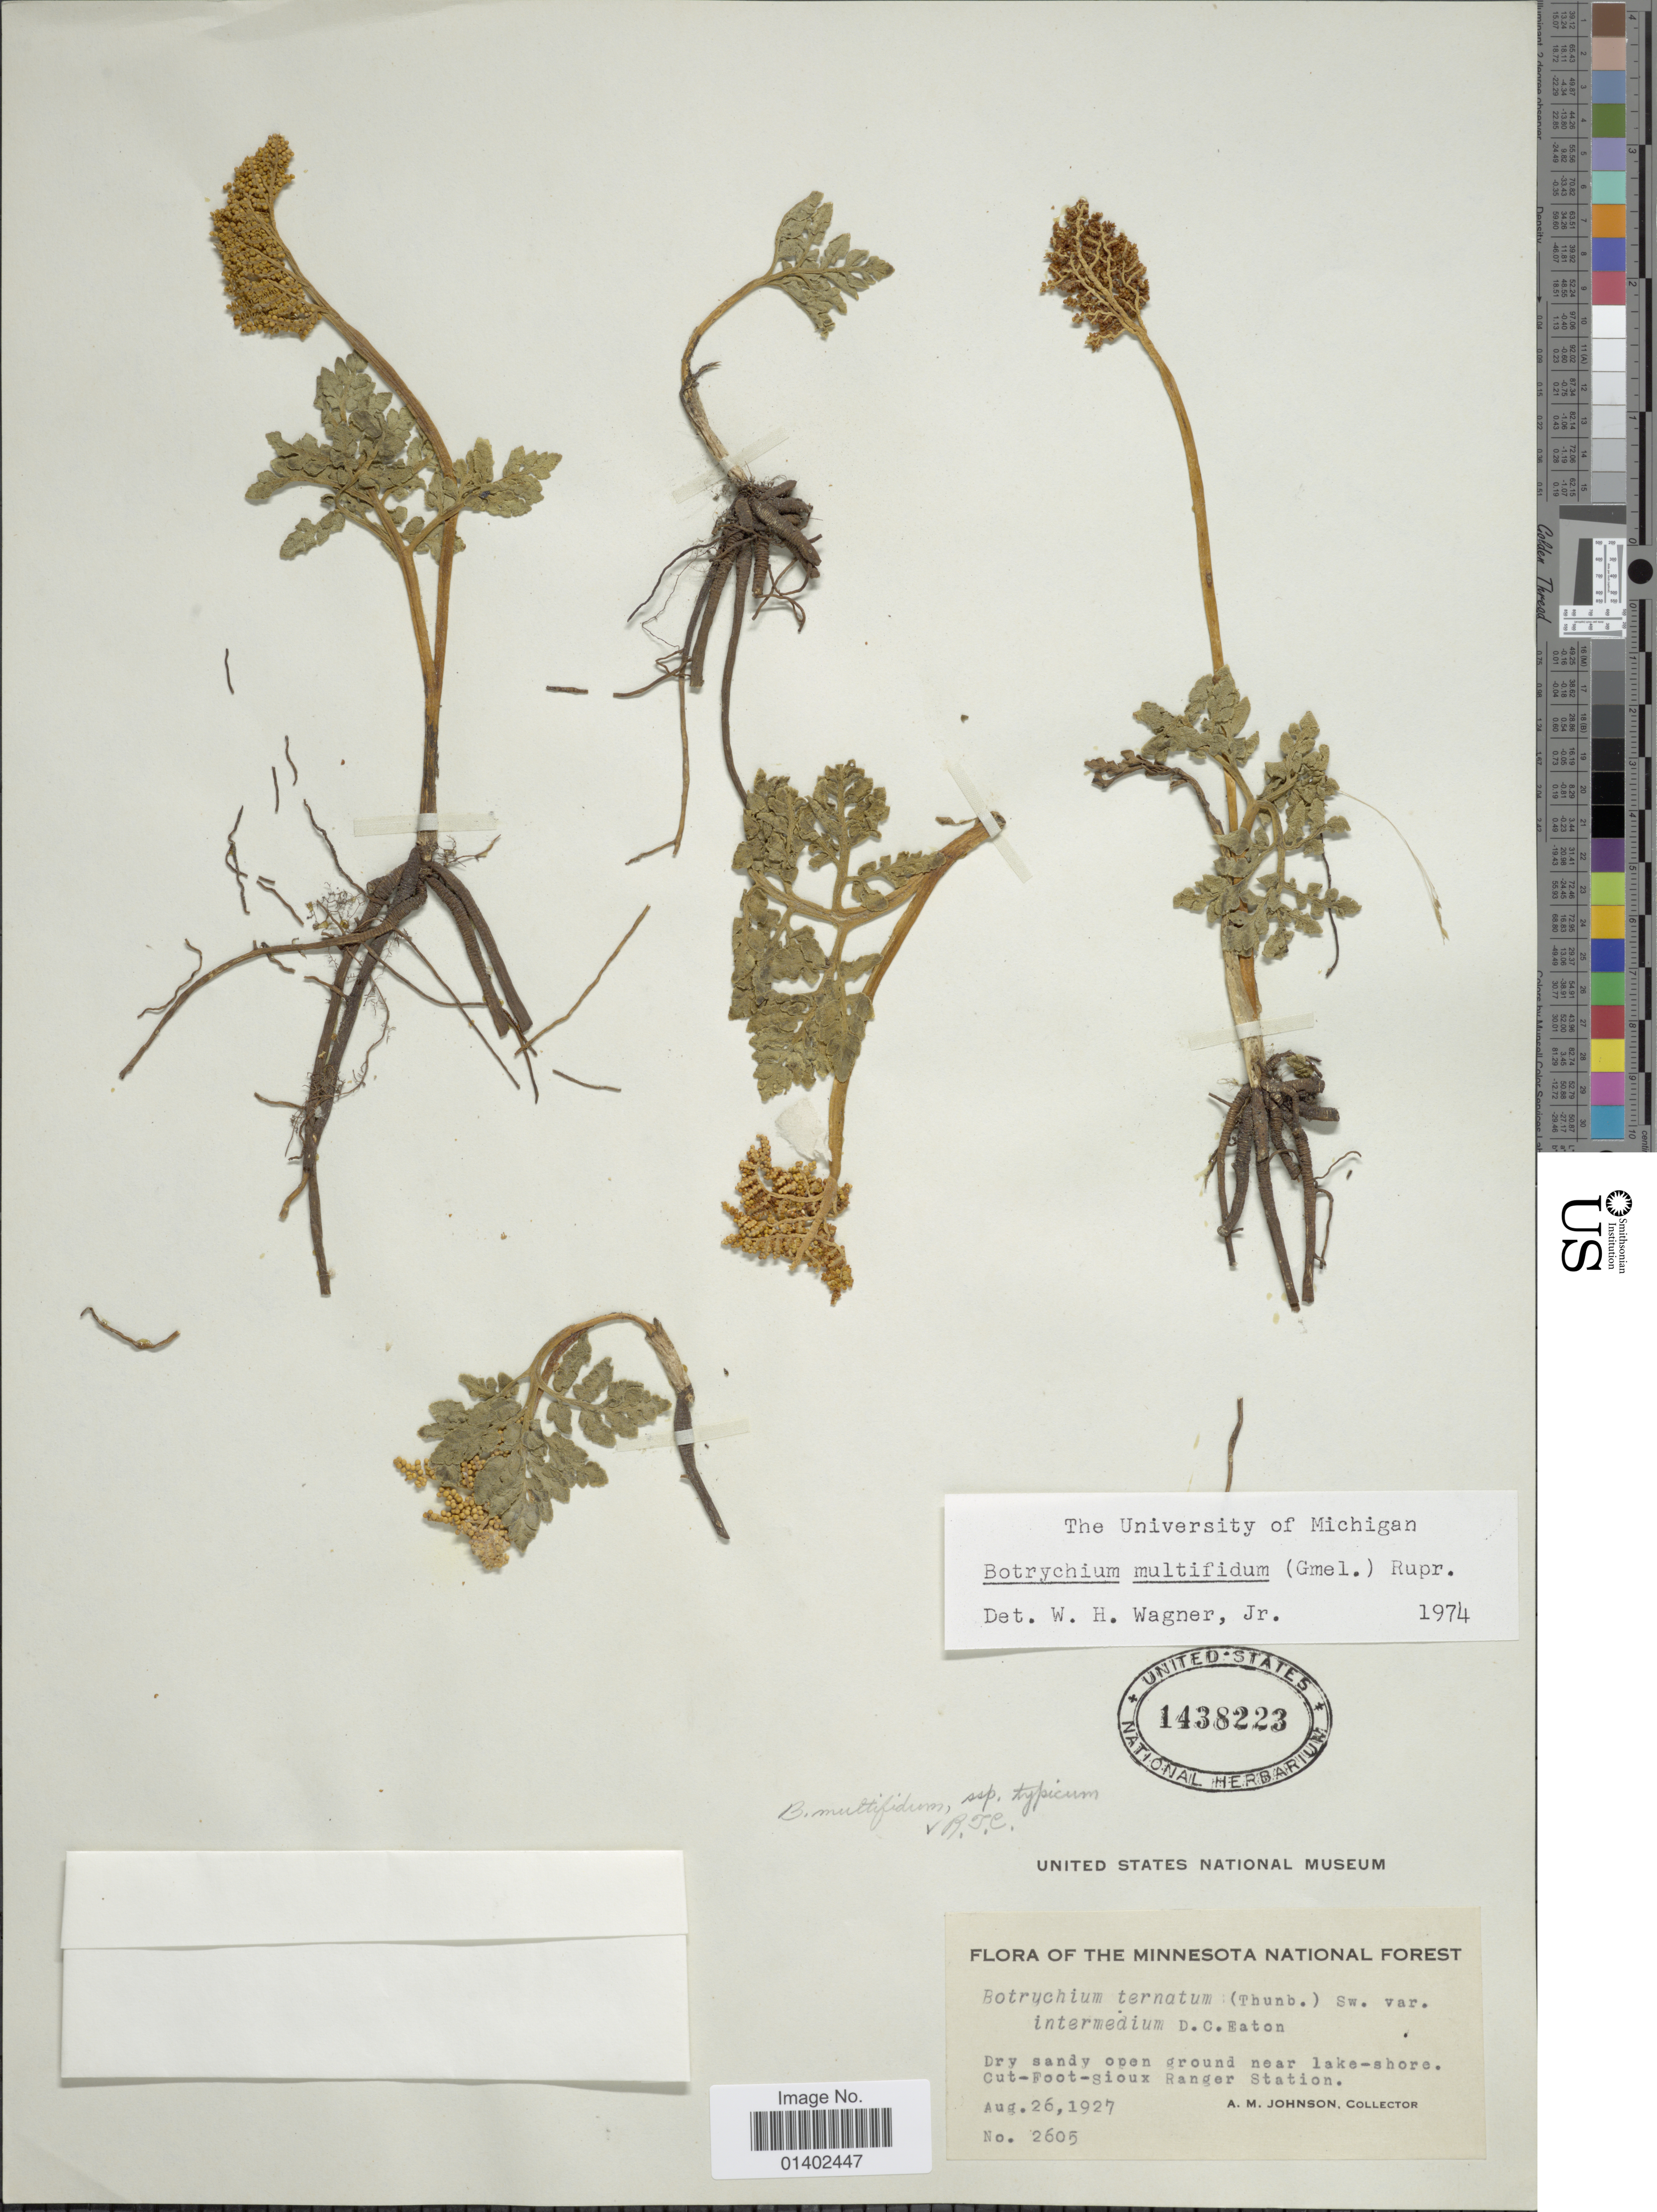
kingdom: Plantae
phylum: Tracheophyta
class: Polypodiopsida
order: Ophioglossales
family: Ophioglossaceae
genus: Botrychium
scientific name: Botrychium multifidum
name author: (J.F. Gmel.) Rupr.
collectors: A. M. Johnson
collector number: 2605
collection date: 1927-08-26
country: United States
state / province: Mississippi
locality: Dry sandy open ground near lake-shore. Out-foot-Sioux Ranger Station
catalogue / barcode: US 1438223